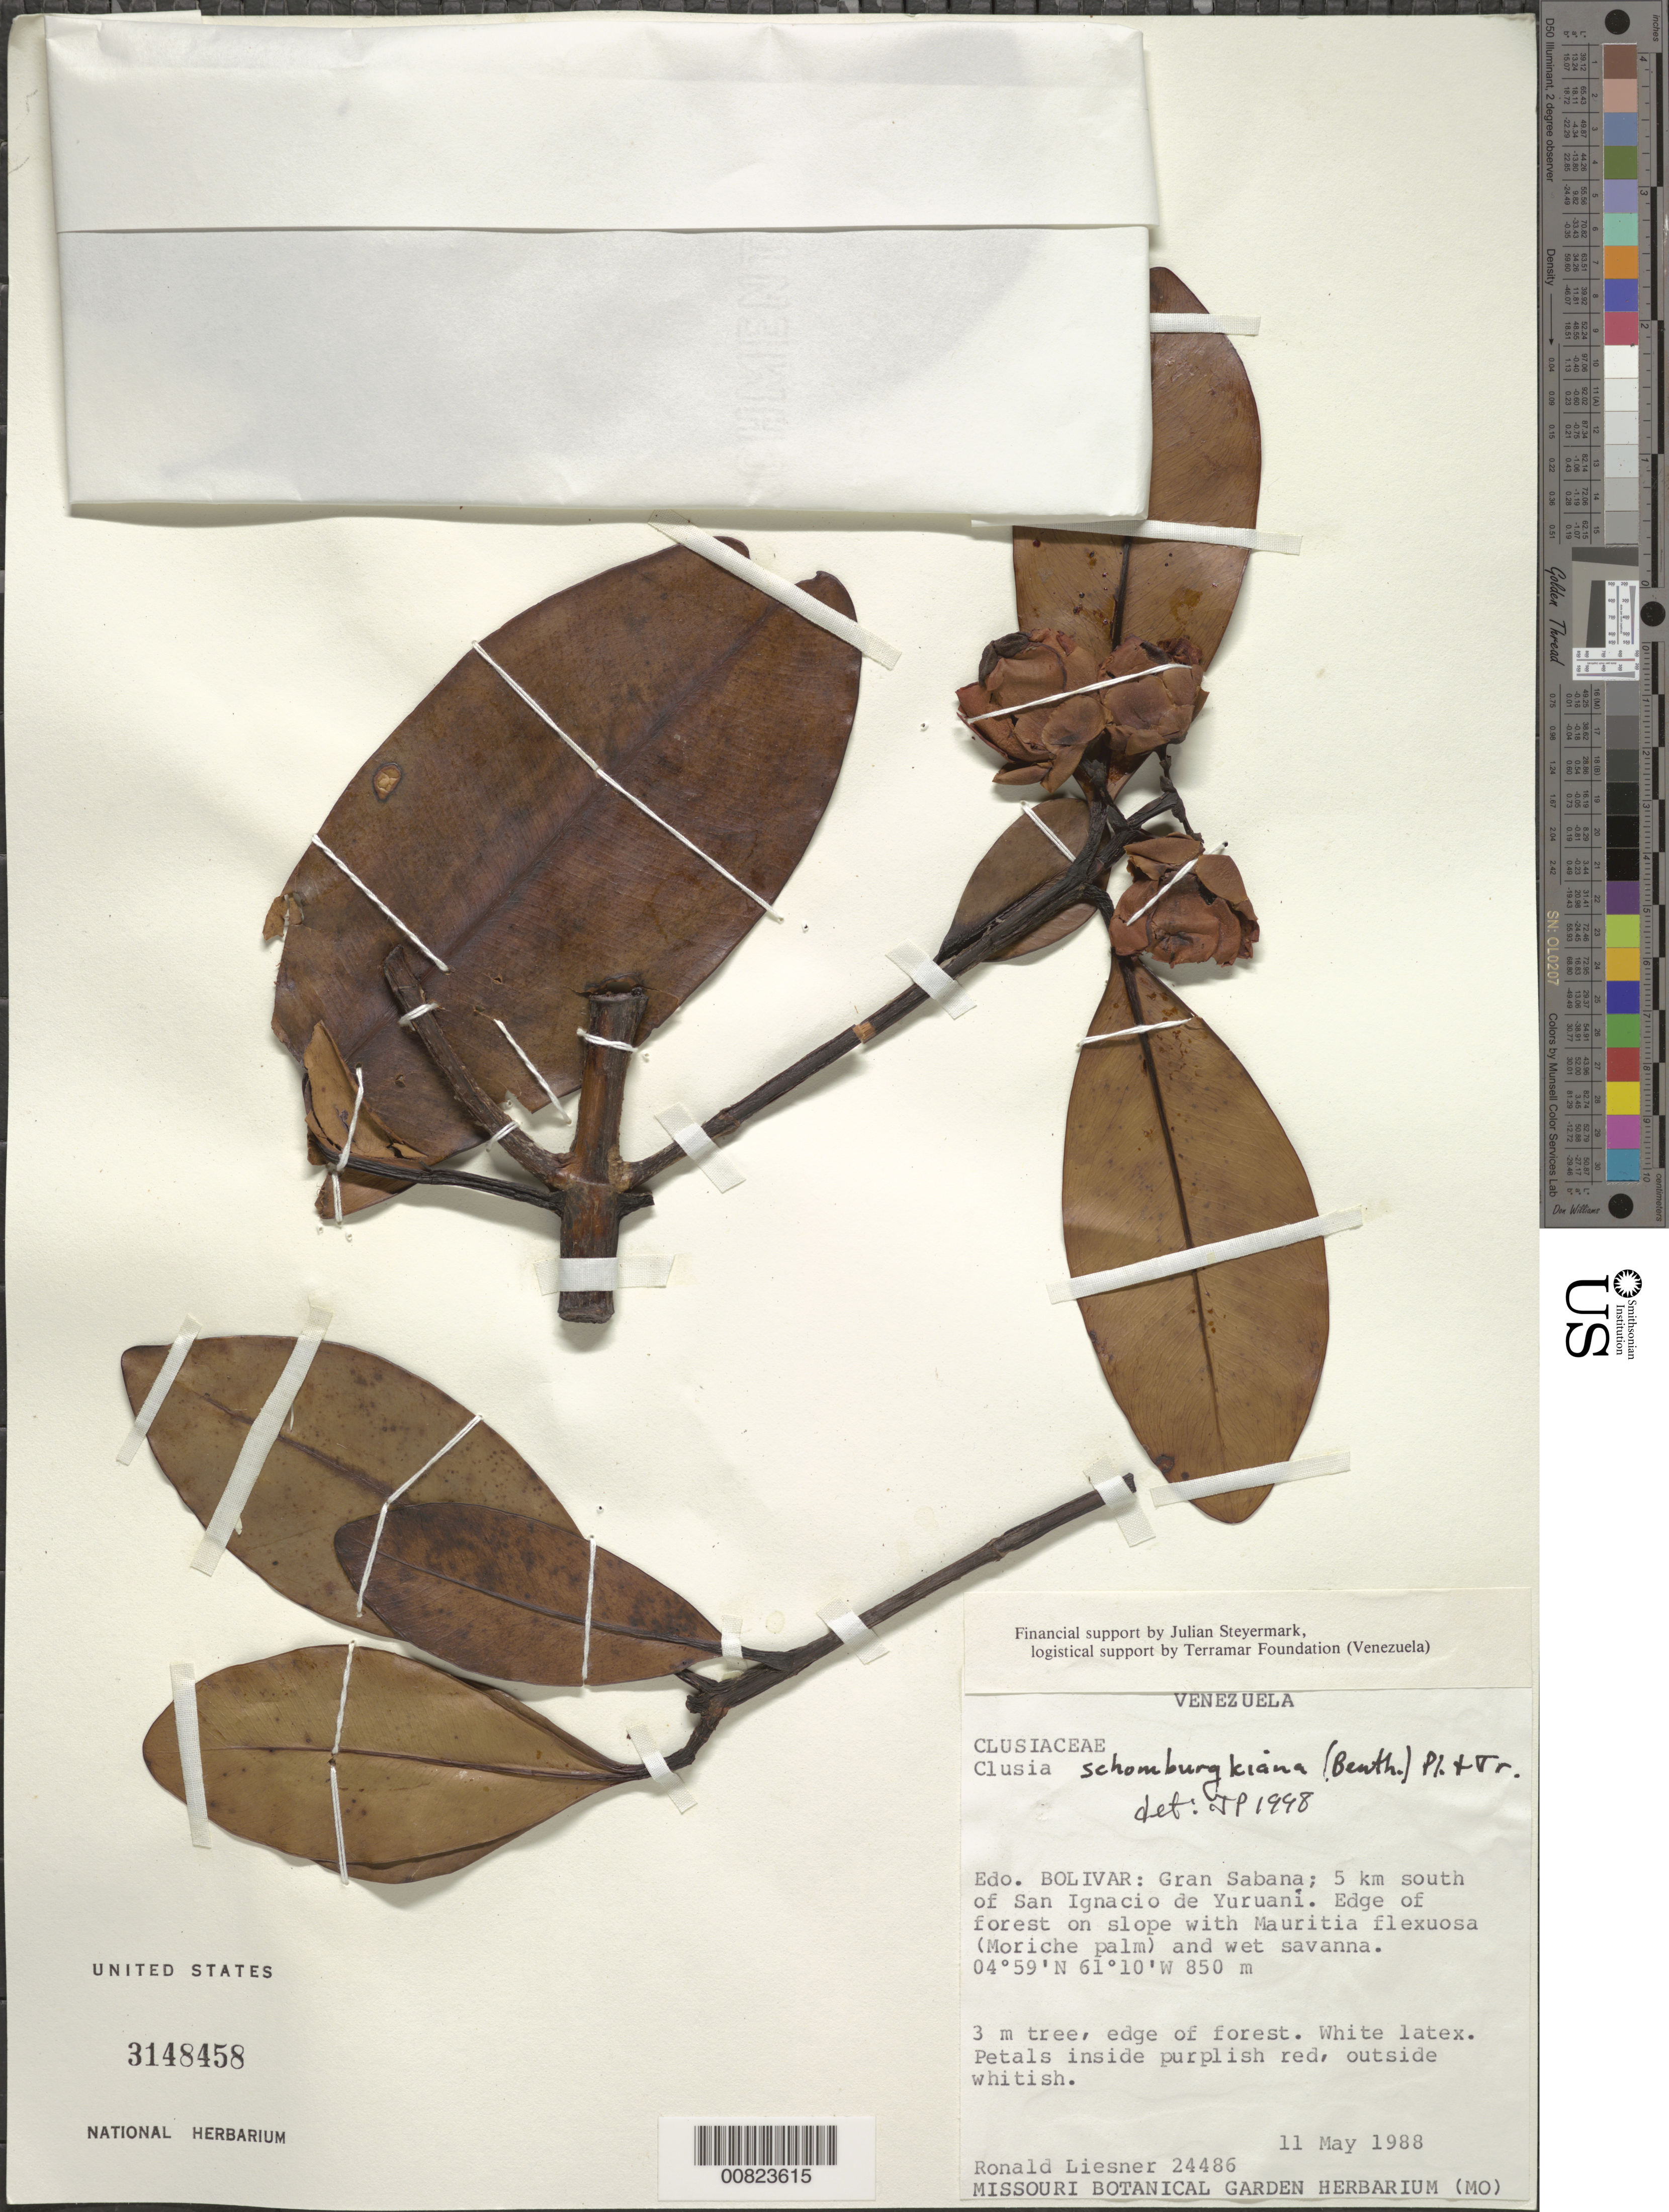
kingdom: Plantae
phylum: Tracheophyta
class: Magnoliopsida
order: Malpighiales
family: Clusiaceae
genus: Clusia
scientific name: Clusia schomburgkiana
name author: (Planch. & Triana) Benth. ex Engl.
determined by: Pipoly, J. J., III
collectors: R. L. Liesner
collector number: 24486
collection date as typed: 11-May-88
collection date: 1988-05-11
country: Venezuela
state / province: Bolívar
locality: Gran Sabana, 5 km S of San Ignacio de Yuruani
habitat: Edge of forest on slope with Mauritia flexuosa; wet savanna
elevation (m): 850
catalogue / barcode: US 3148458